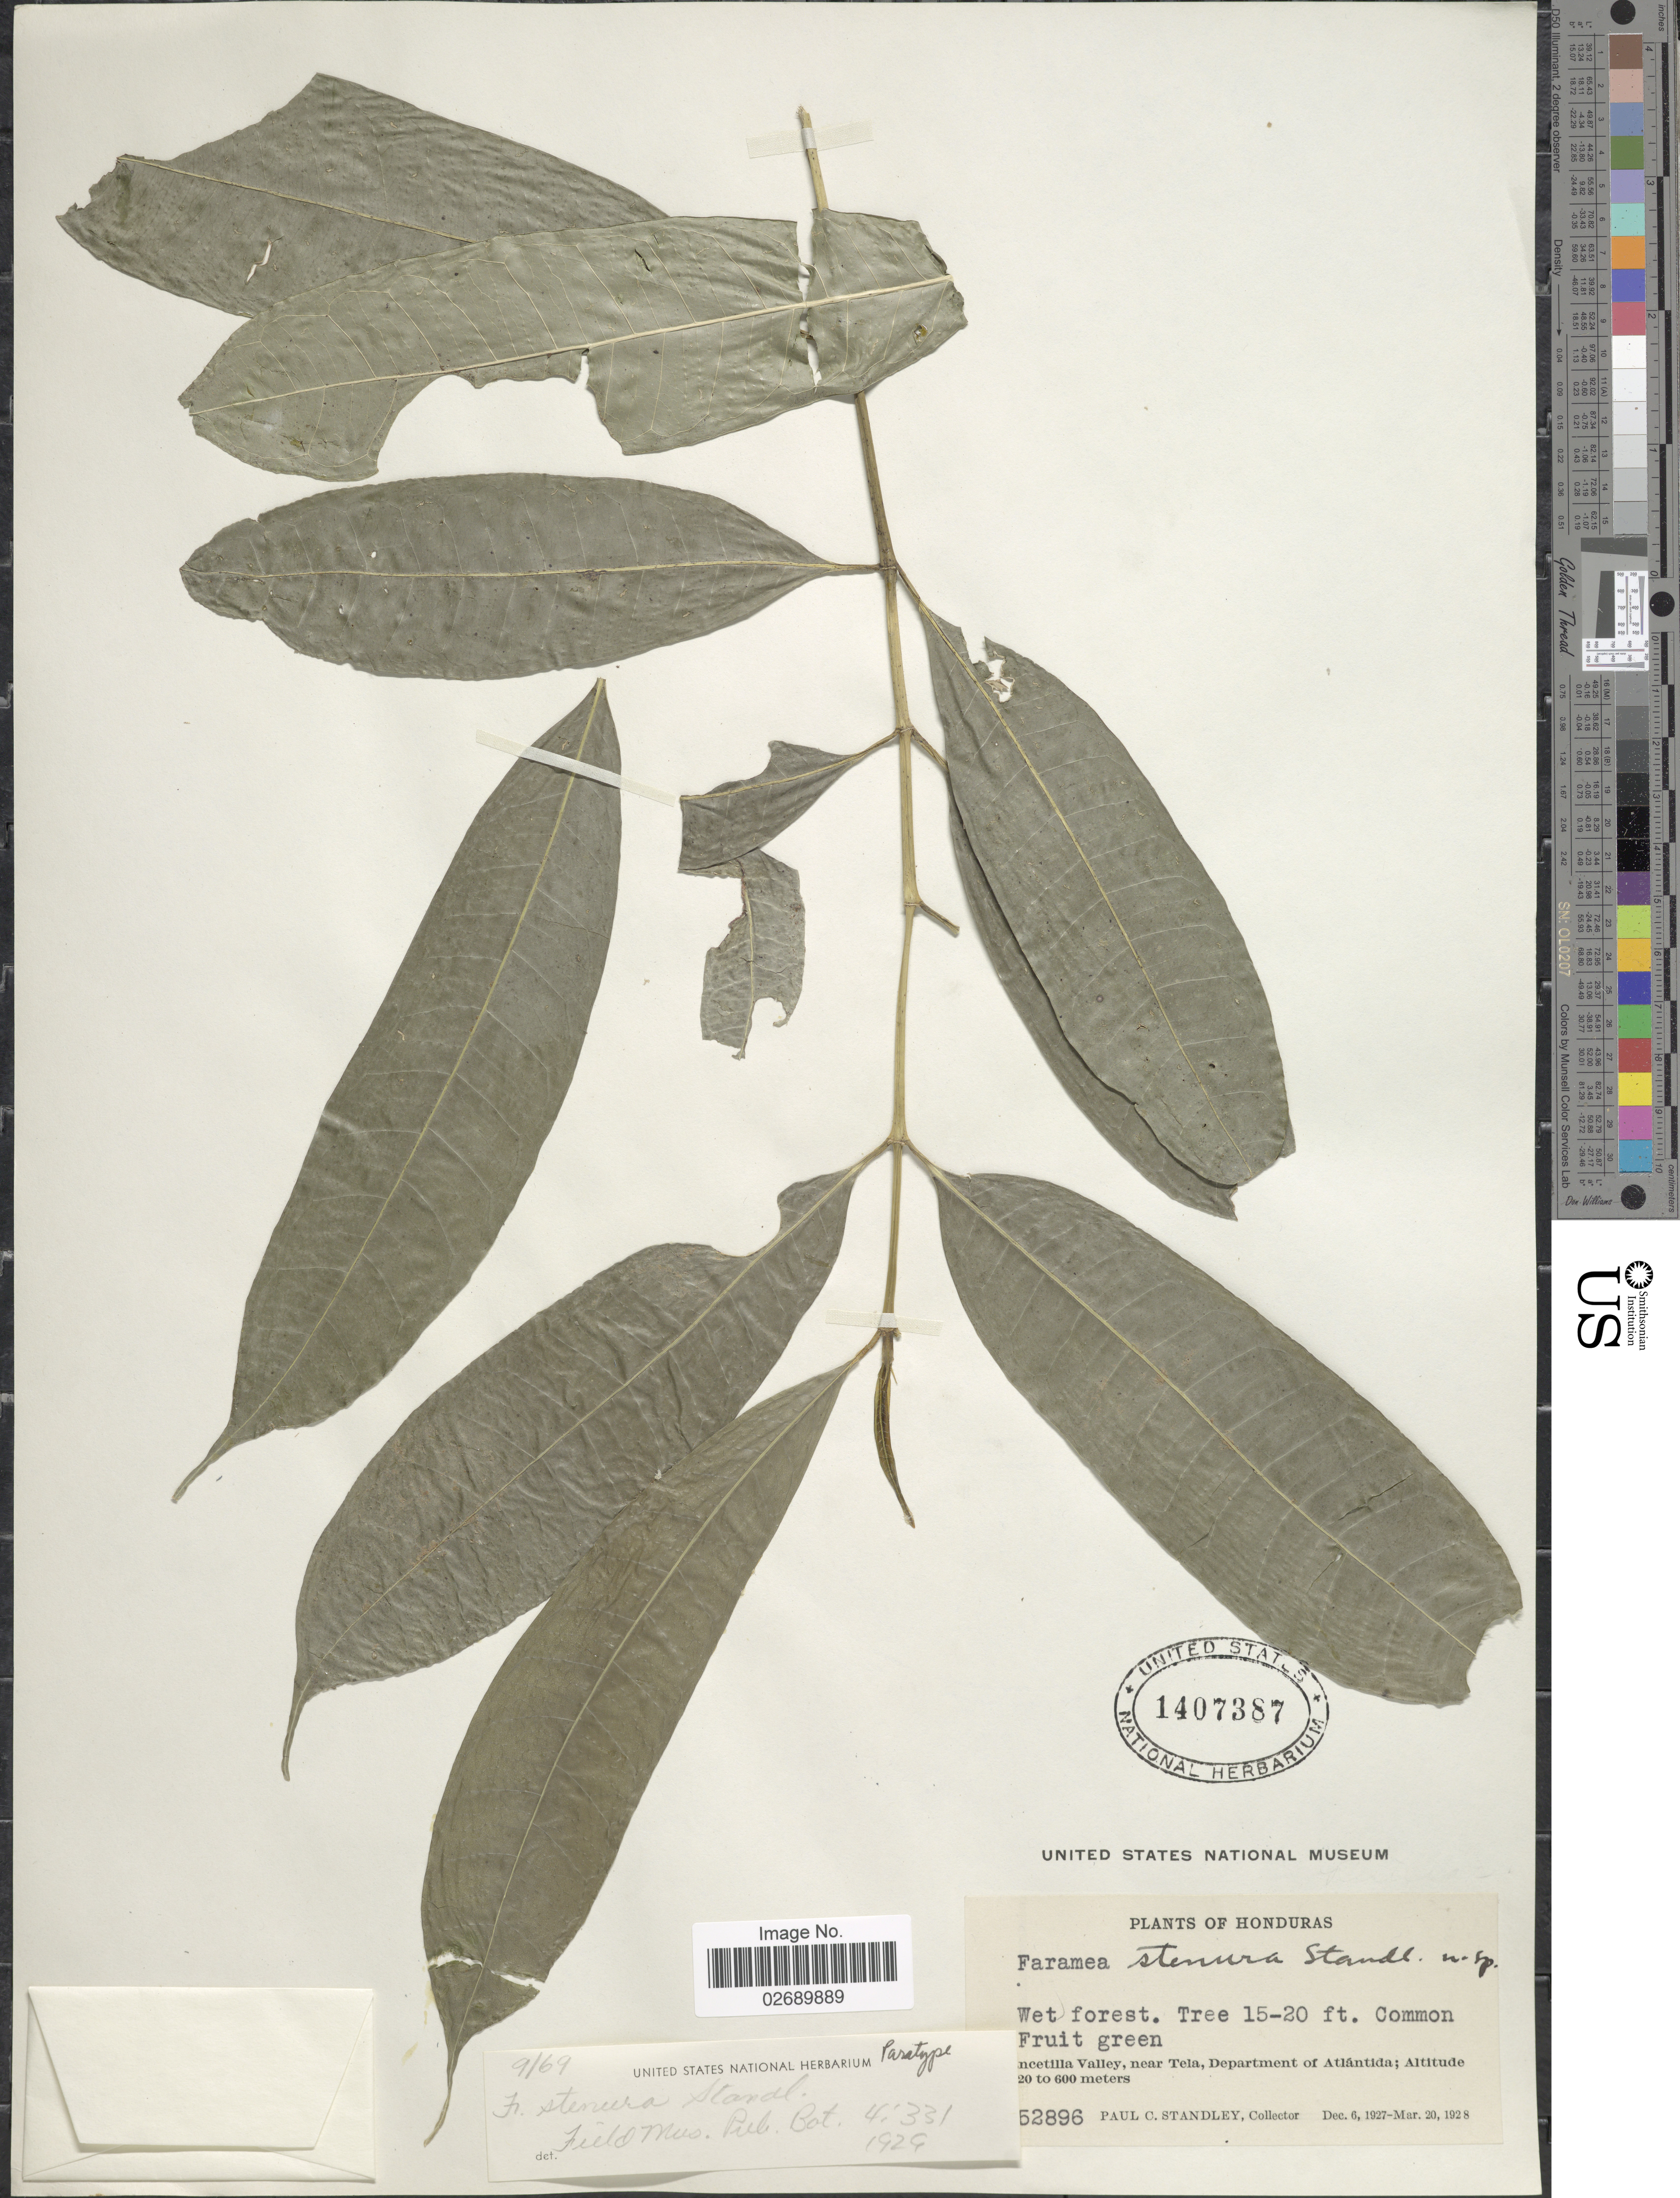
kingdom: Plantae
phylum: Tracheophyta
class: Magnoliopsida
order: Gentianales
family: Rubiaceae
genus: Faramea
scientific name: Faramea stenura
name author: Standl.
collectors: P. C. Standley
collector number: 52896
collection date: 1927-12-06/1928-03-20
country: Honduras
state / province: Atlántida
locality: Lancetilla Valley, near Tela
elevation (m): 20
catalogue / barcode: US 1407387